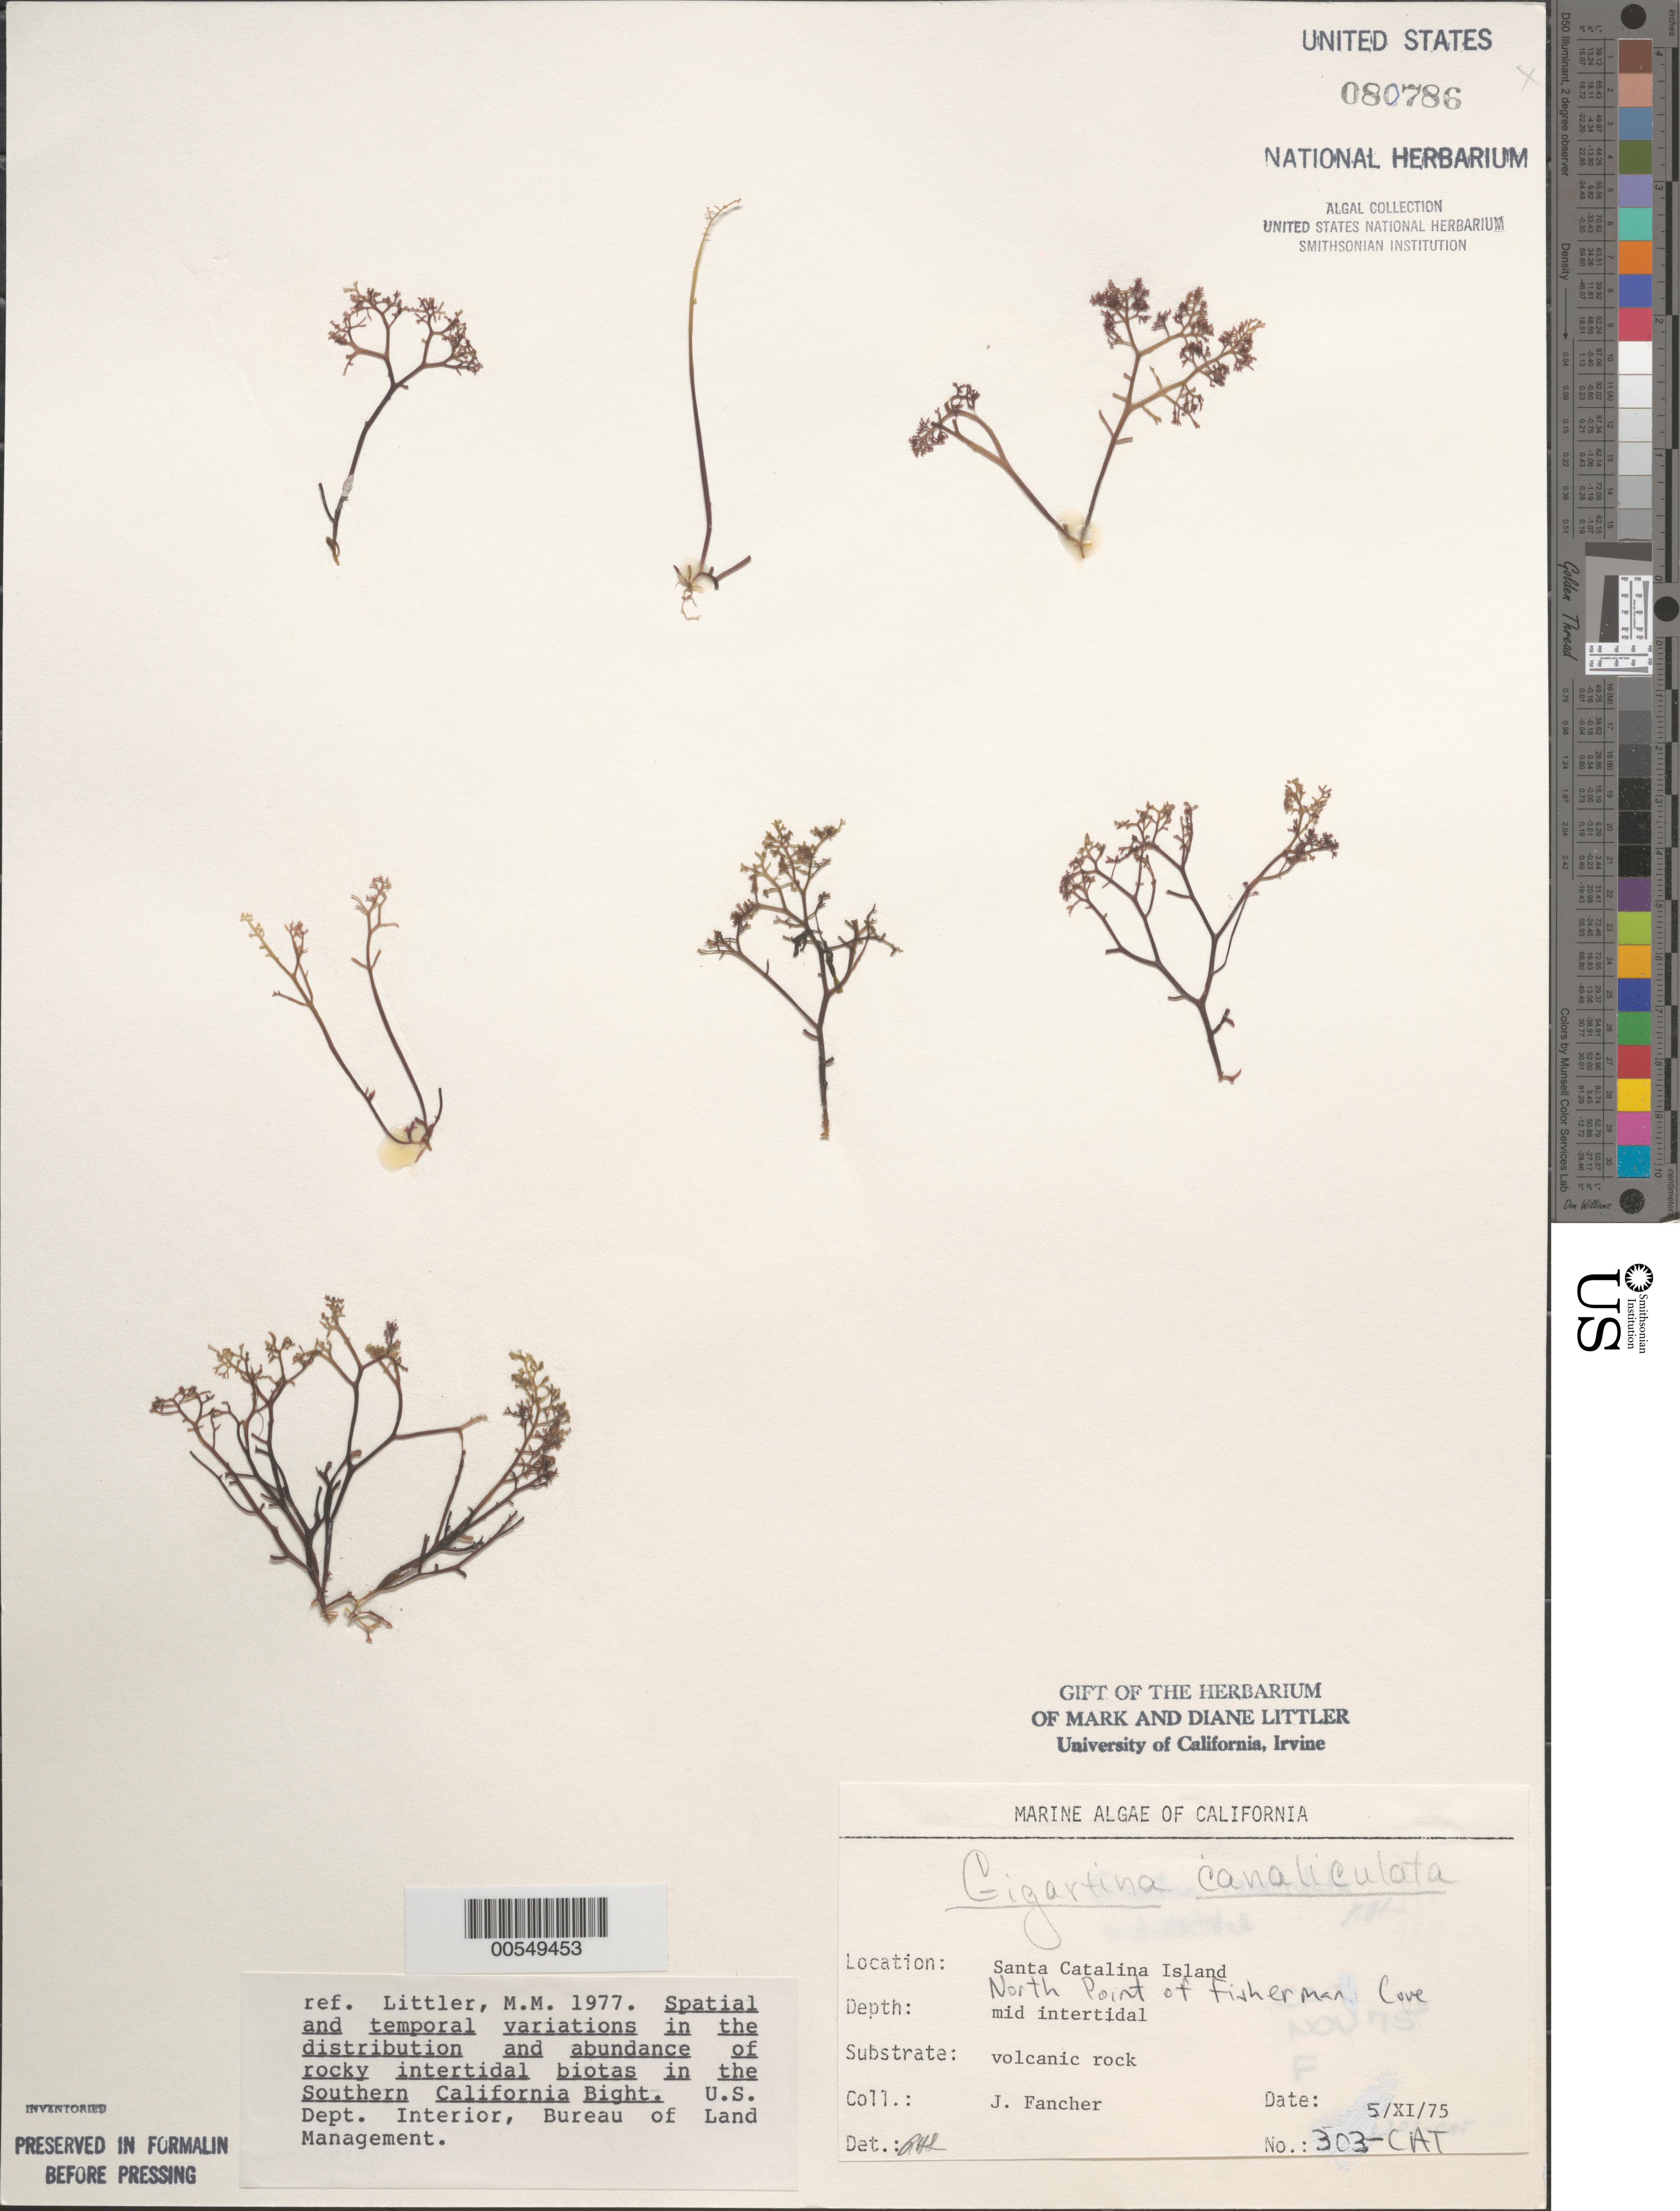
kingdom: Plantae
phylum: Rhodophyta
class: Florideophyceae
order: Gigartinales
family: Gigartinaceae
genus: Chondracanthus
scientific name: Chondracanthus canaliculatus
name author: (Harv.) Guiry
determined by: Algae name updating Project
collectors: J. Fancher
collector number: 303-CAT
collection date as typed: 05 Nov 1975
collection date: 1975-11-05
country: United States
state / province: California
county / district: Los Angeles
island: Santa Catalina Island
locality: Fishermen Cove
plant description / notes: BLM-SOCALBIGHT Rocky Intertidal Survey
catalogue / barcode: US 80786